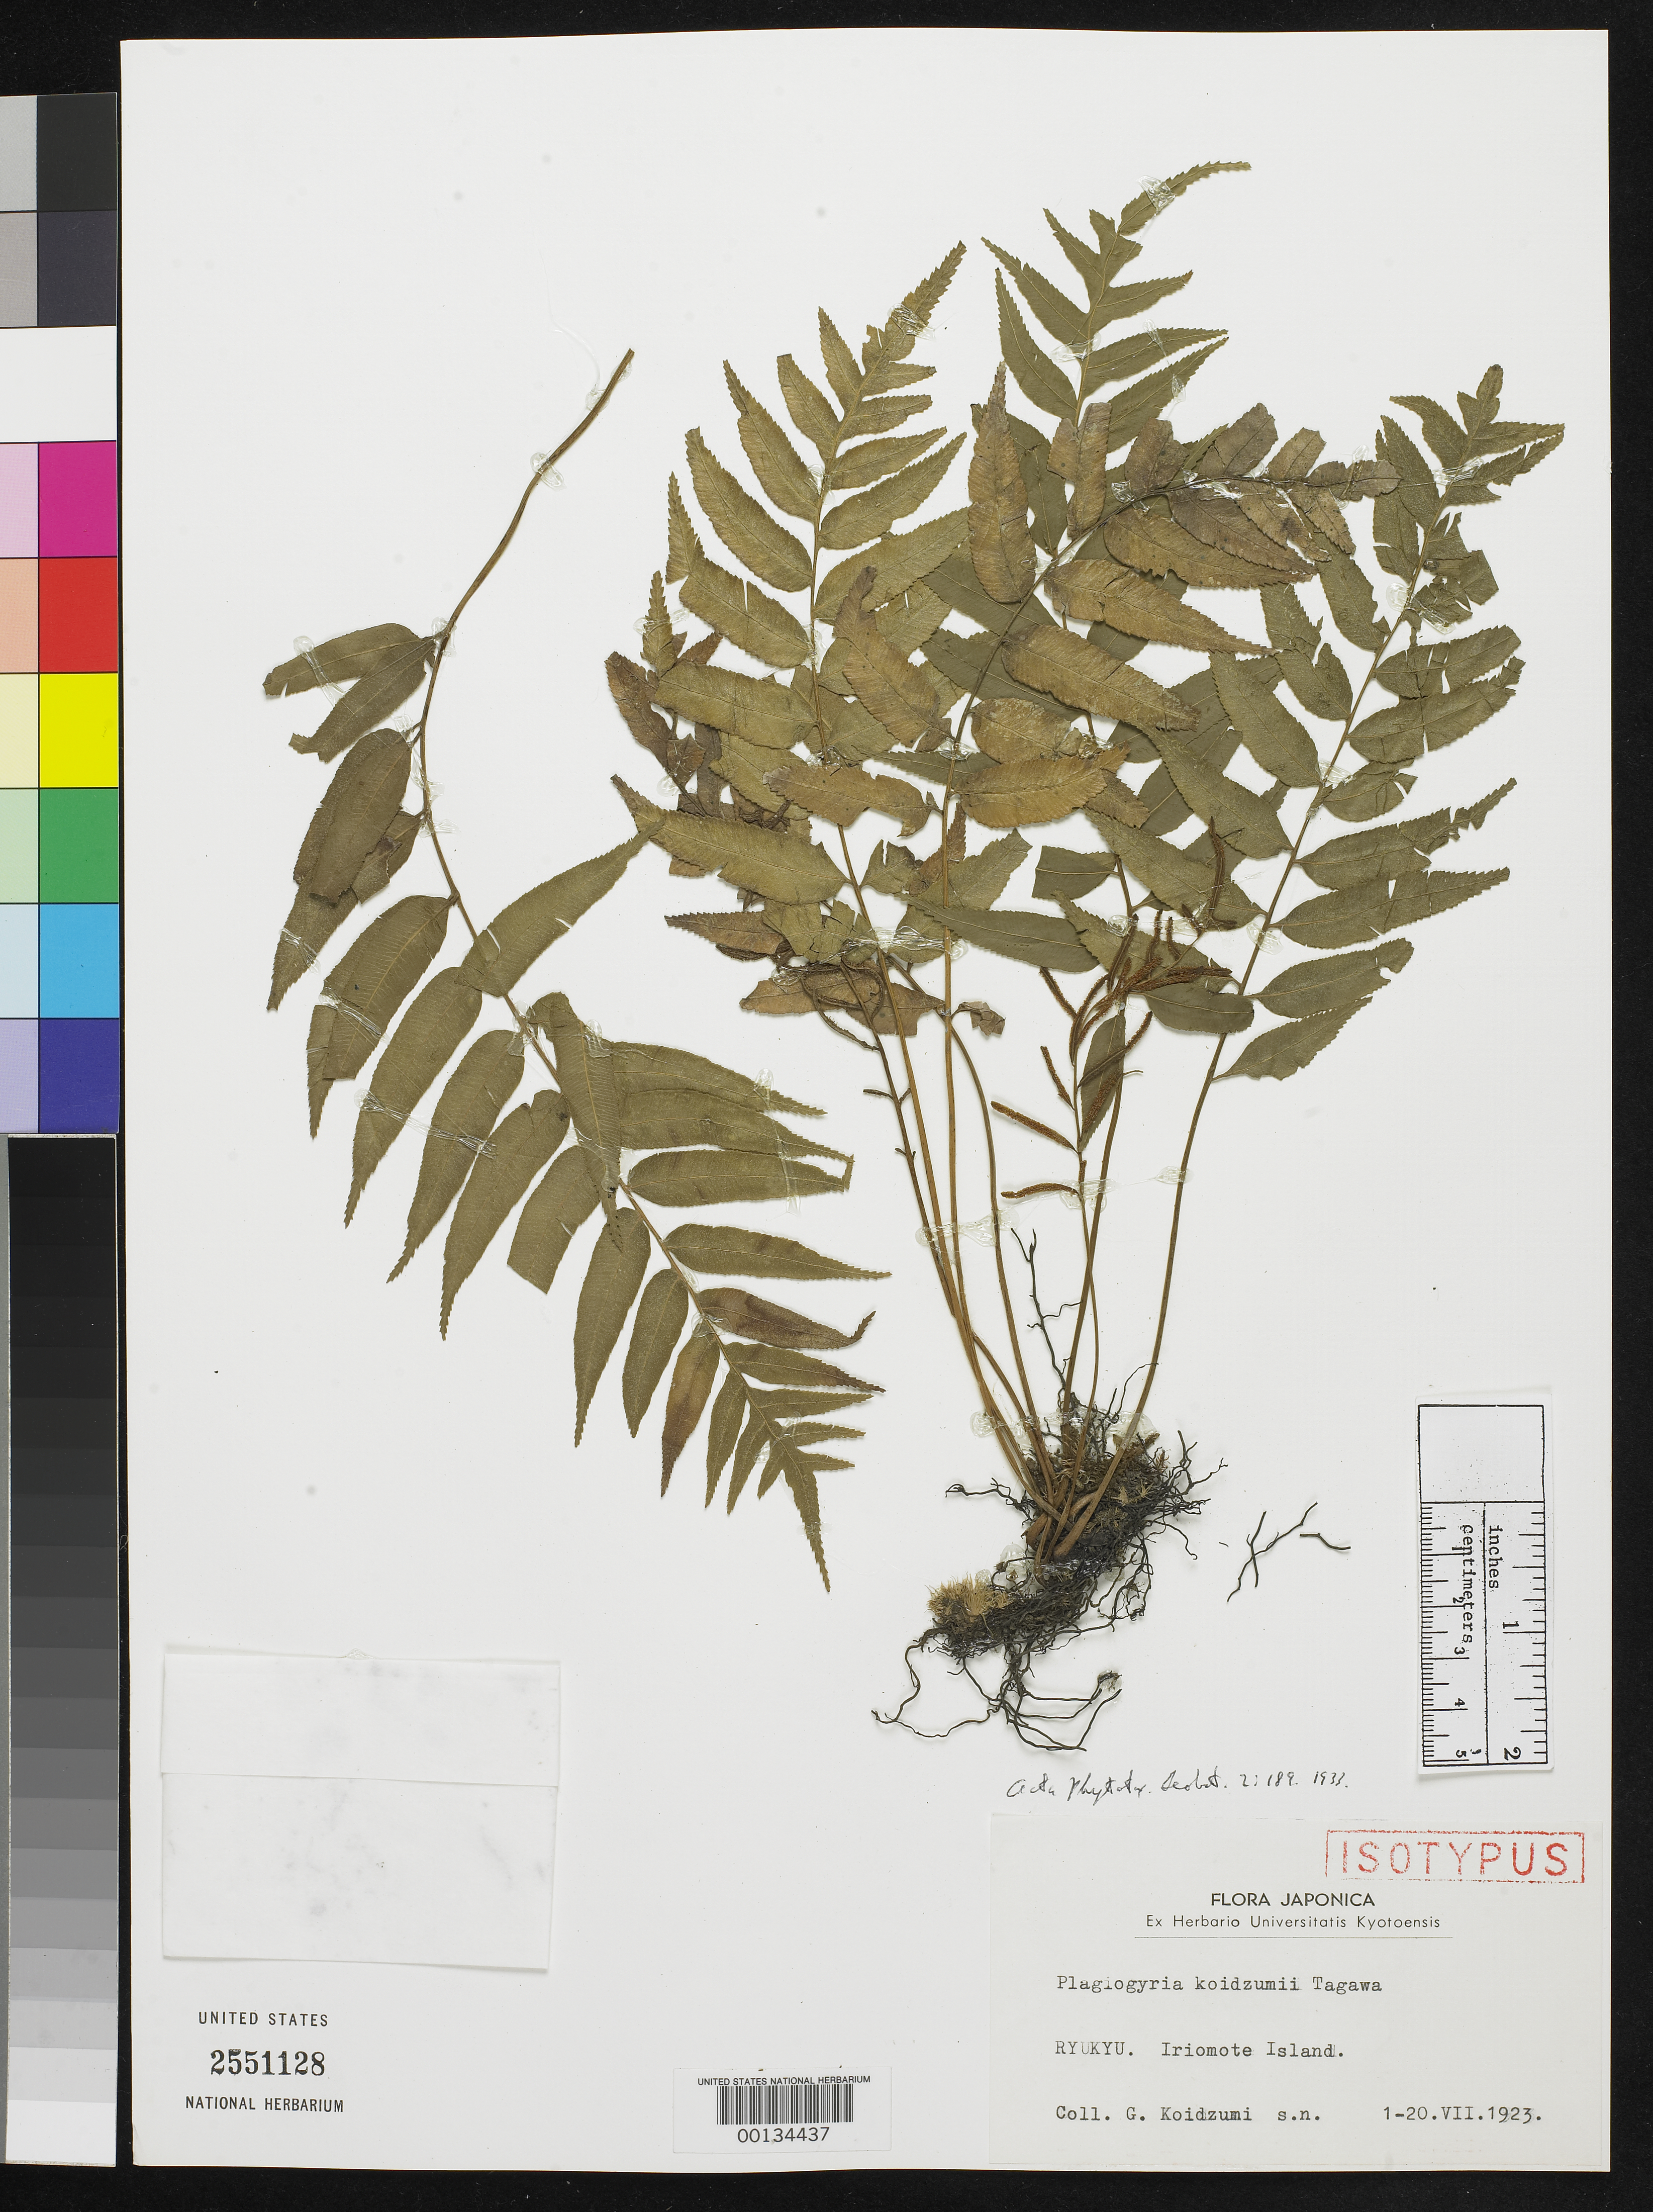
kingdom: Plantae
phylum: Tracheophyta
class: Polypodiopsida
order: Cyatheales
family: Plagiogyriaceae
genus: Plagiogyria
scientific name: Plagiogyria koidzumii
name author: Tagawa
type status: Isotype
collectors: G. Koidzumi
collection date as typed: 01 Jul 1923 to 20 Jul 1923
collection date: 1923-07-01/1923-07-20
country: Japan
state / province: Okinawa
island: Iriomote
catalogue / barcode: US 2551128